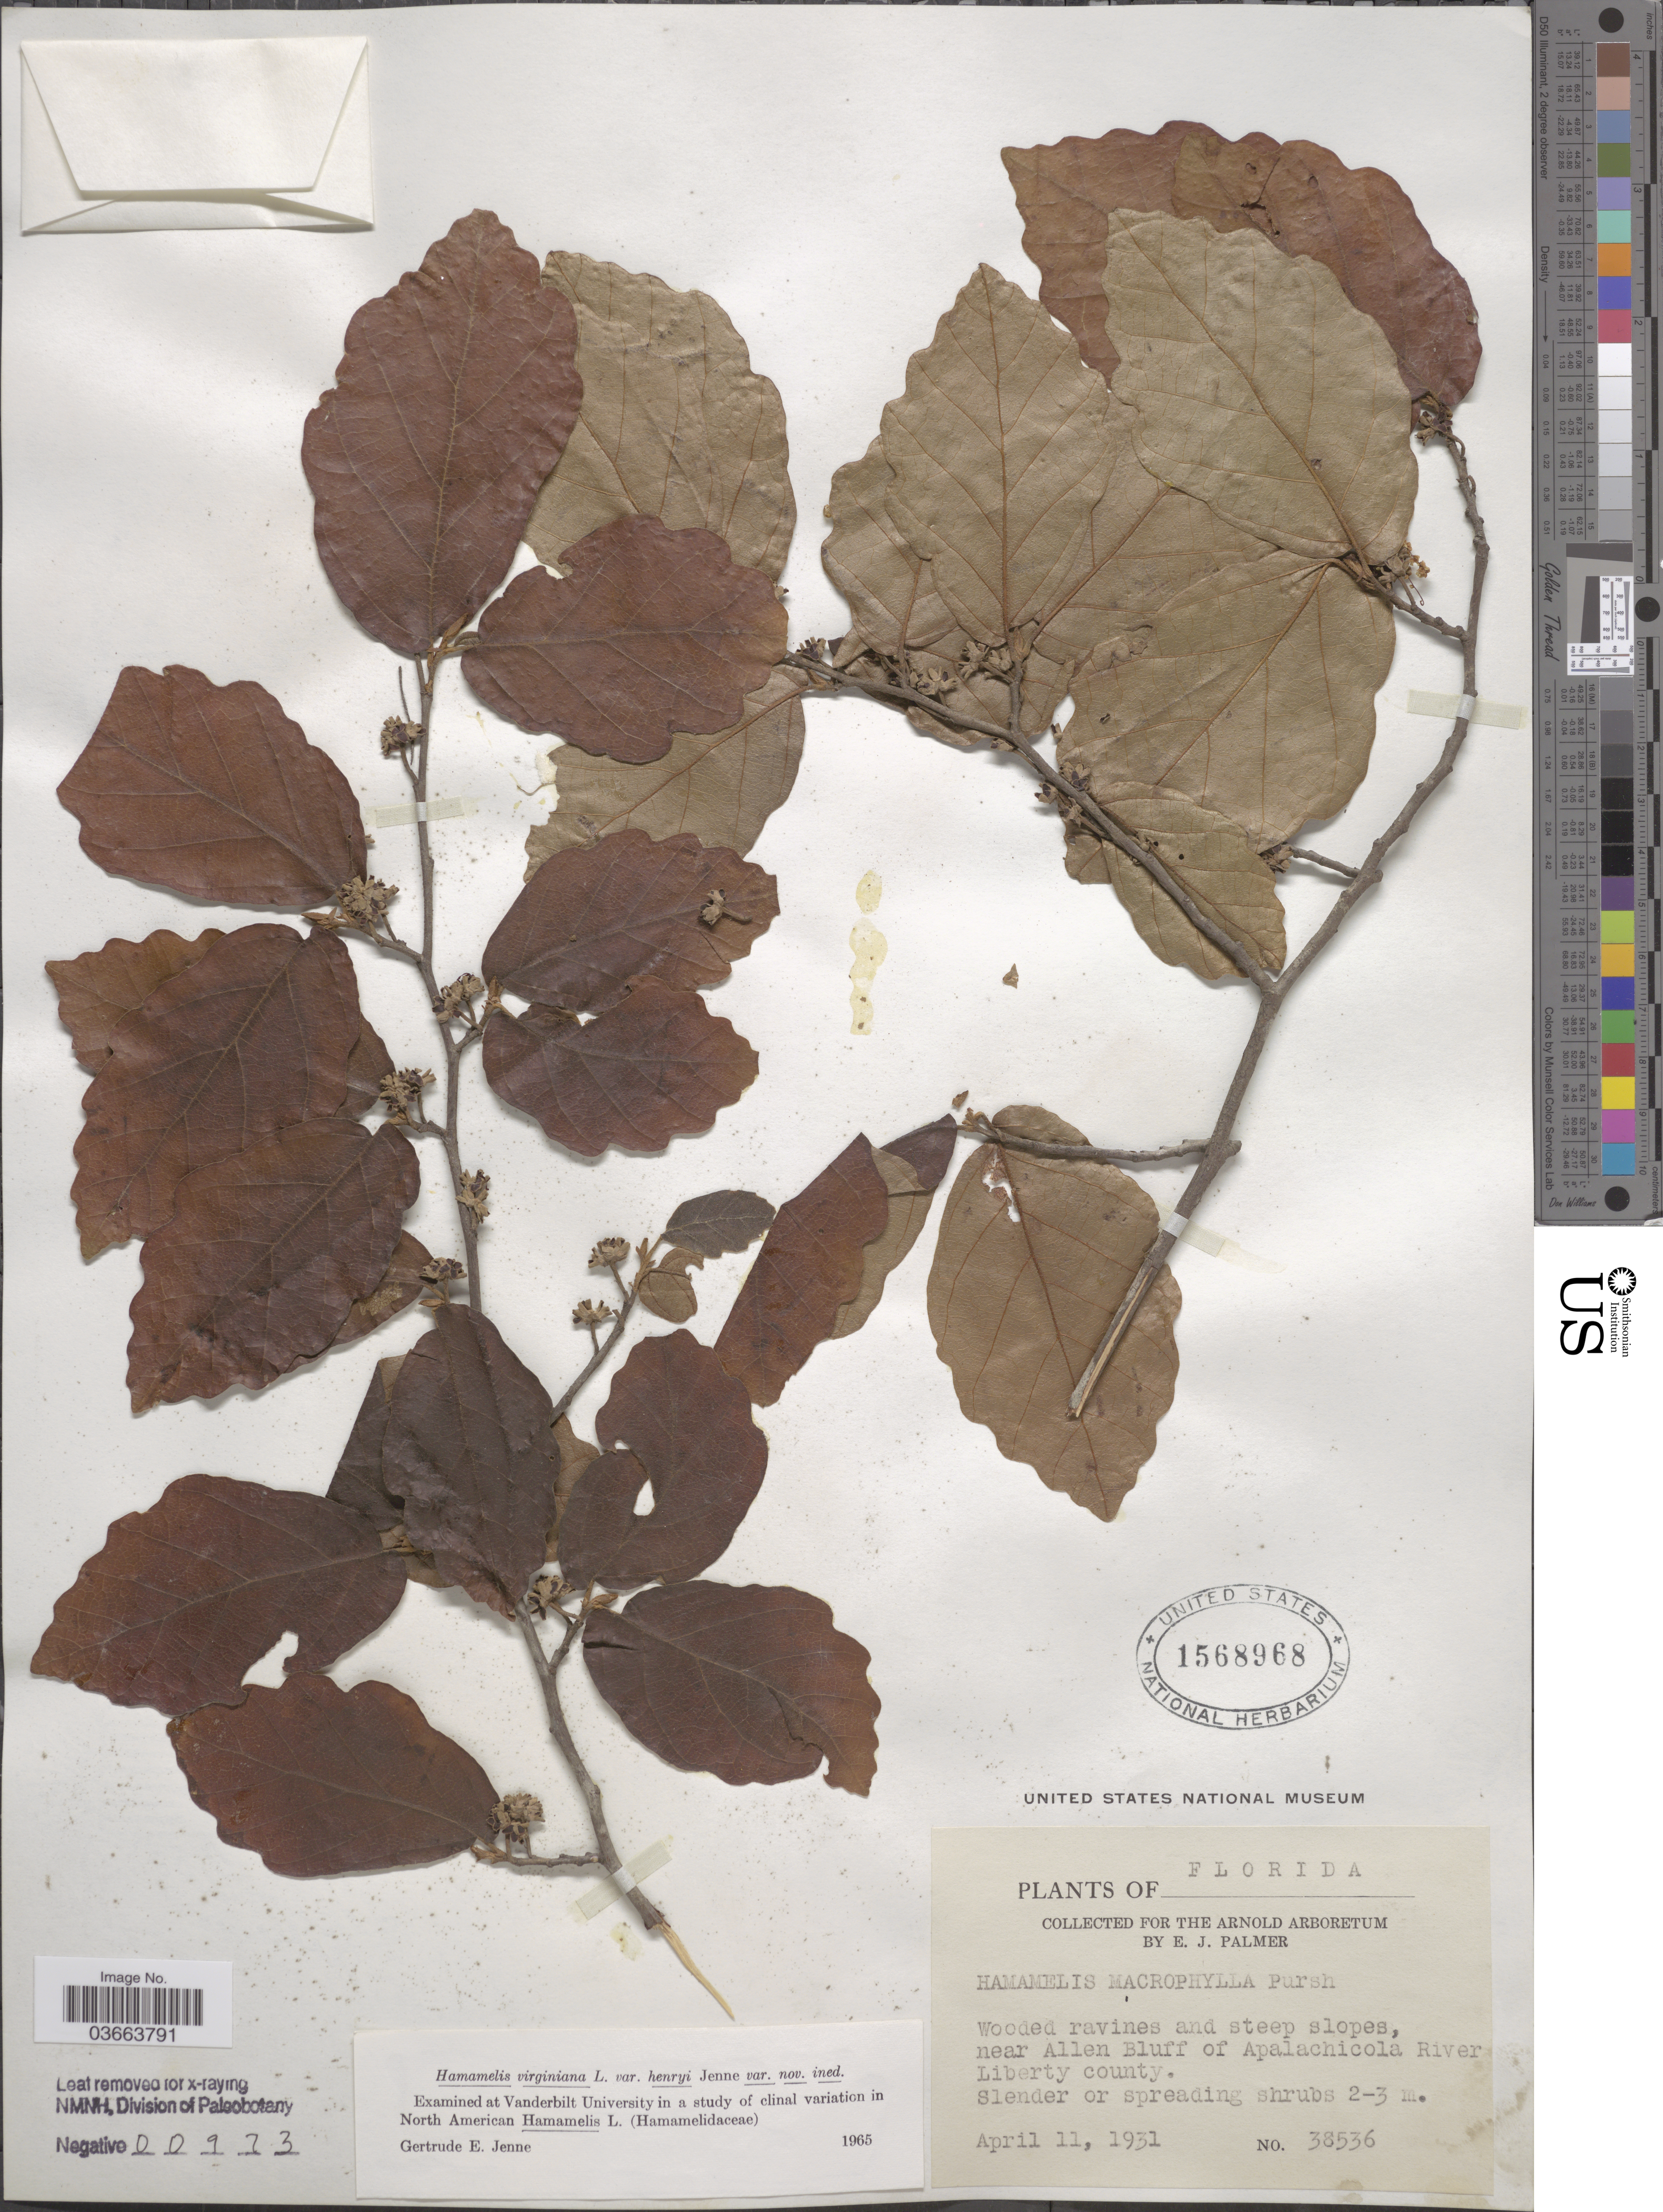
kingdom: Plantae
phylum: Tracheophyta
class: Magnoliopsida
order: Saxifragales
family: Hamamelidaceae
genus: Hamamelis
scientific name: Hamamelis macrophylla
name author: Pursh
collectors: E. J. Palmer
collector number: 38536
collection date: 1931-04-11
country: United States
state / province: Florida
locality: Near Allen Bluff of Apalachicola River Liberty county.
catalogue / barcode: US 1568968